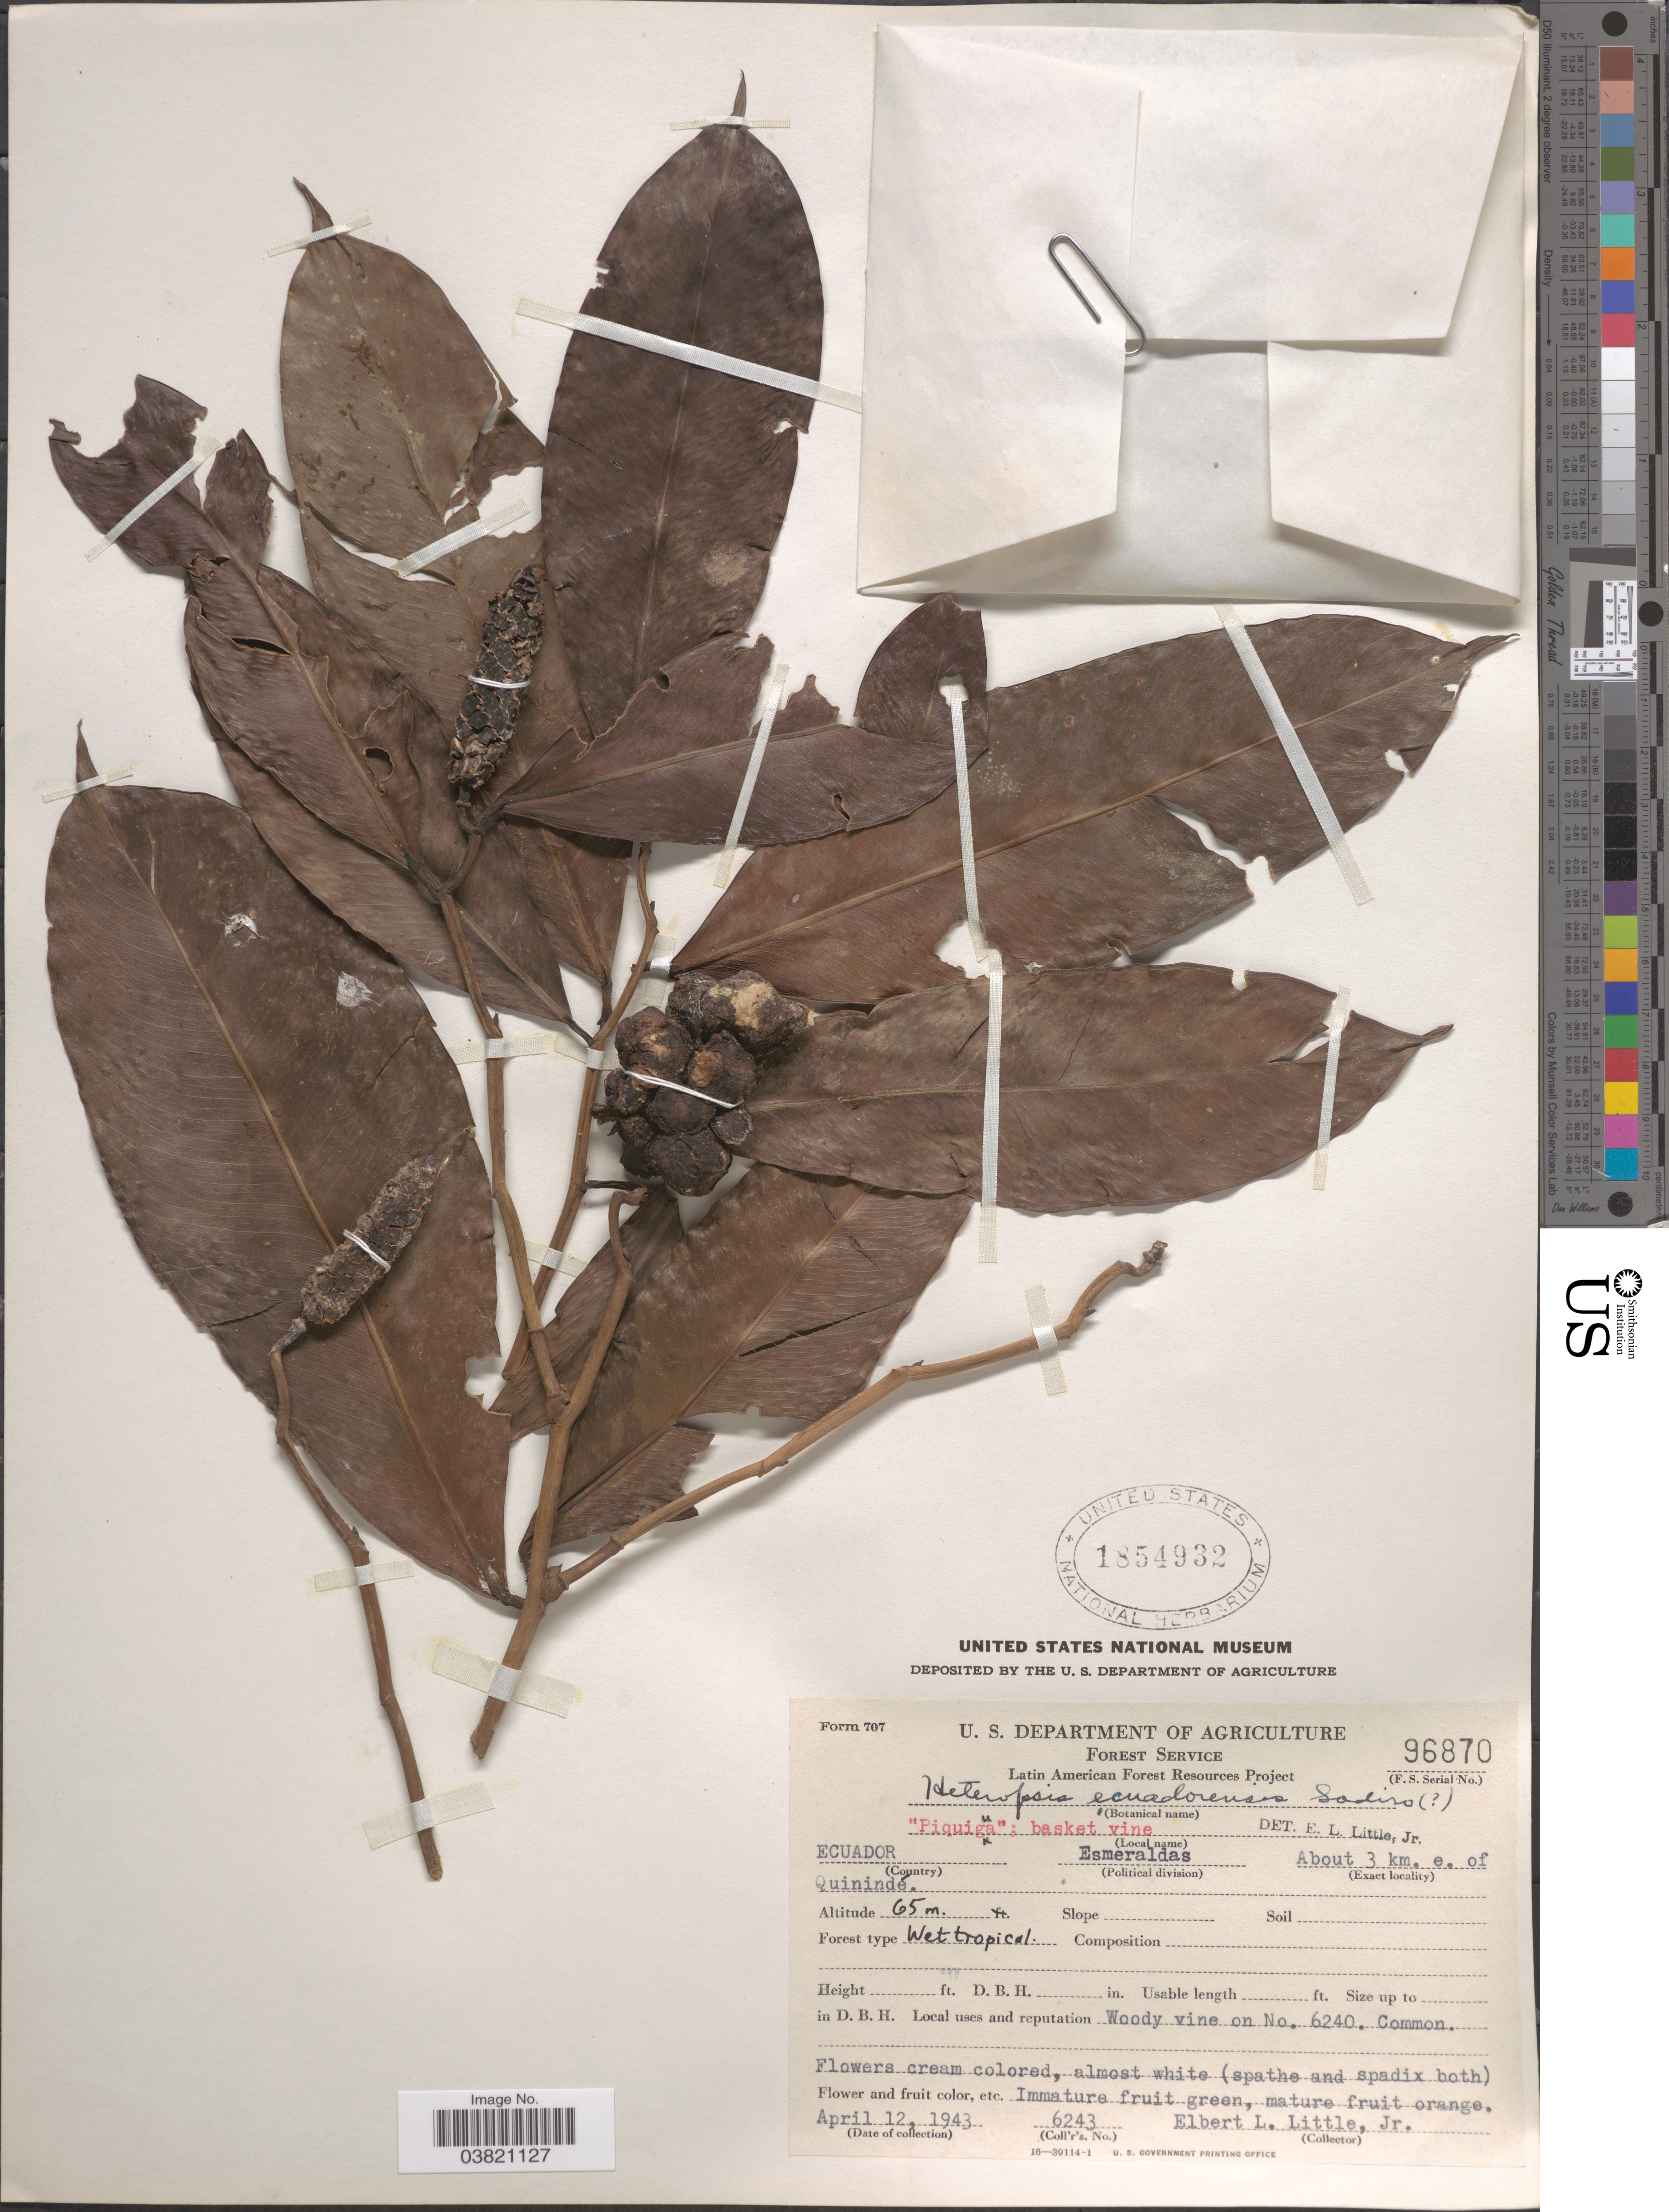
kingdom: Plantae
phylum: Tracheophyta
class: Liliopsida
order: Alismatales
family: Araceae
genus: Heteropsis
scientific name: Heteropsis ecuadorensis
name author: Sodiro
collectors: E. L. Little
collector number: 6243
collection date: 1943-04-12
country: Ecuador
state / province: Esmeraldas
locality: About 3 km. e. of Quininde.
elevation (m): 65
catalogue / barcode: US 1854932